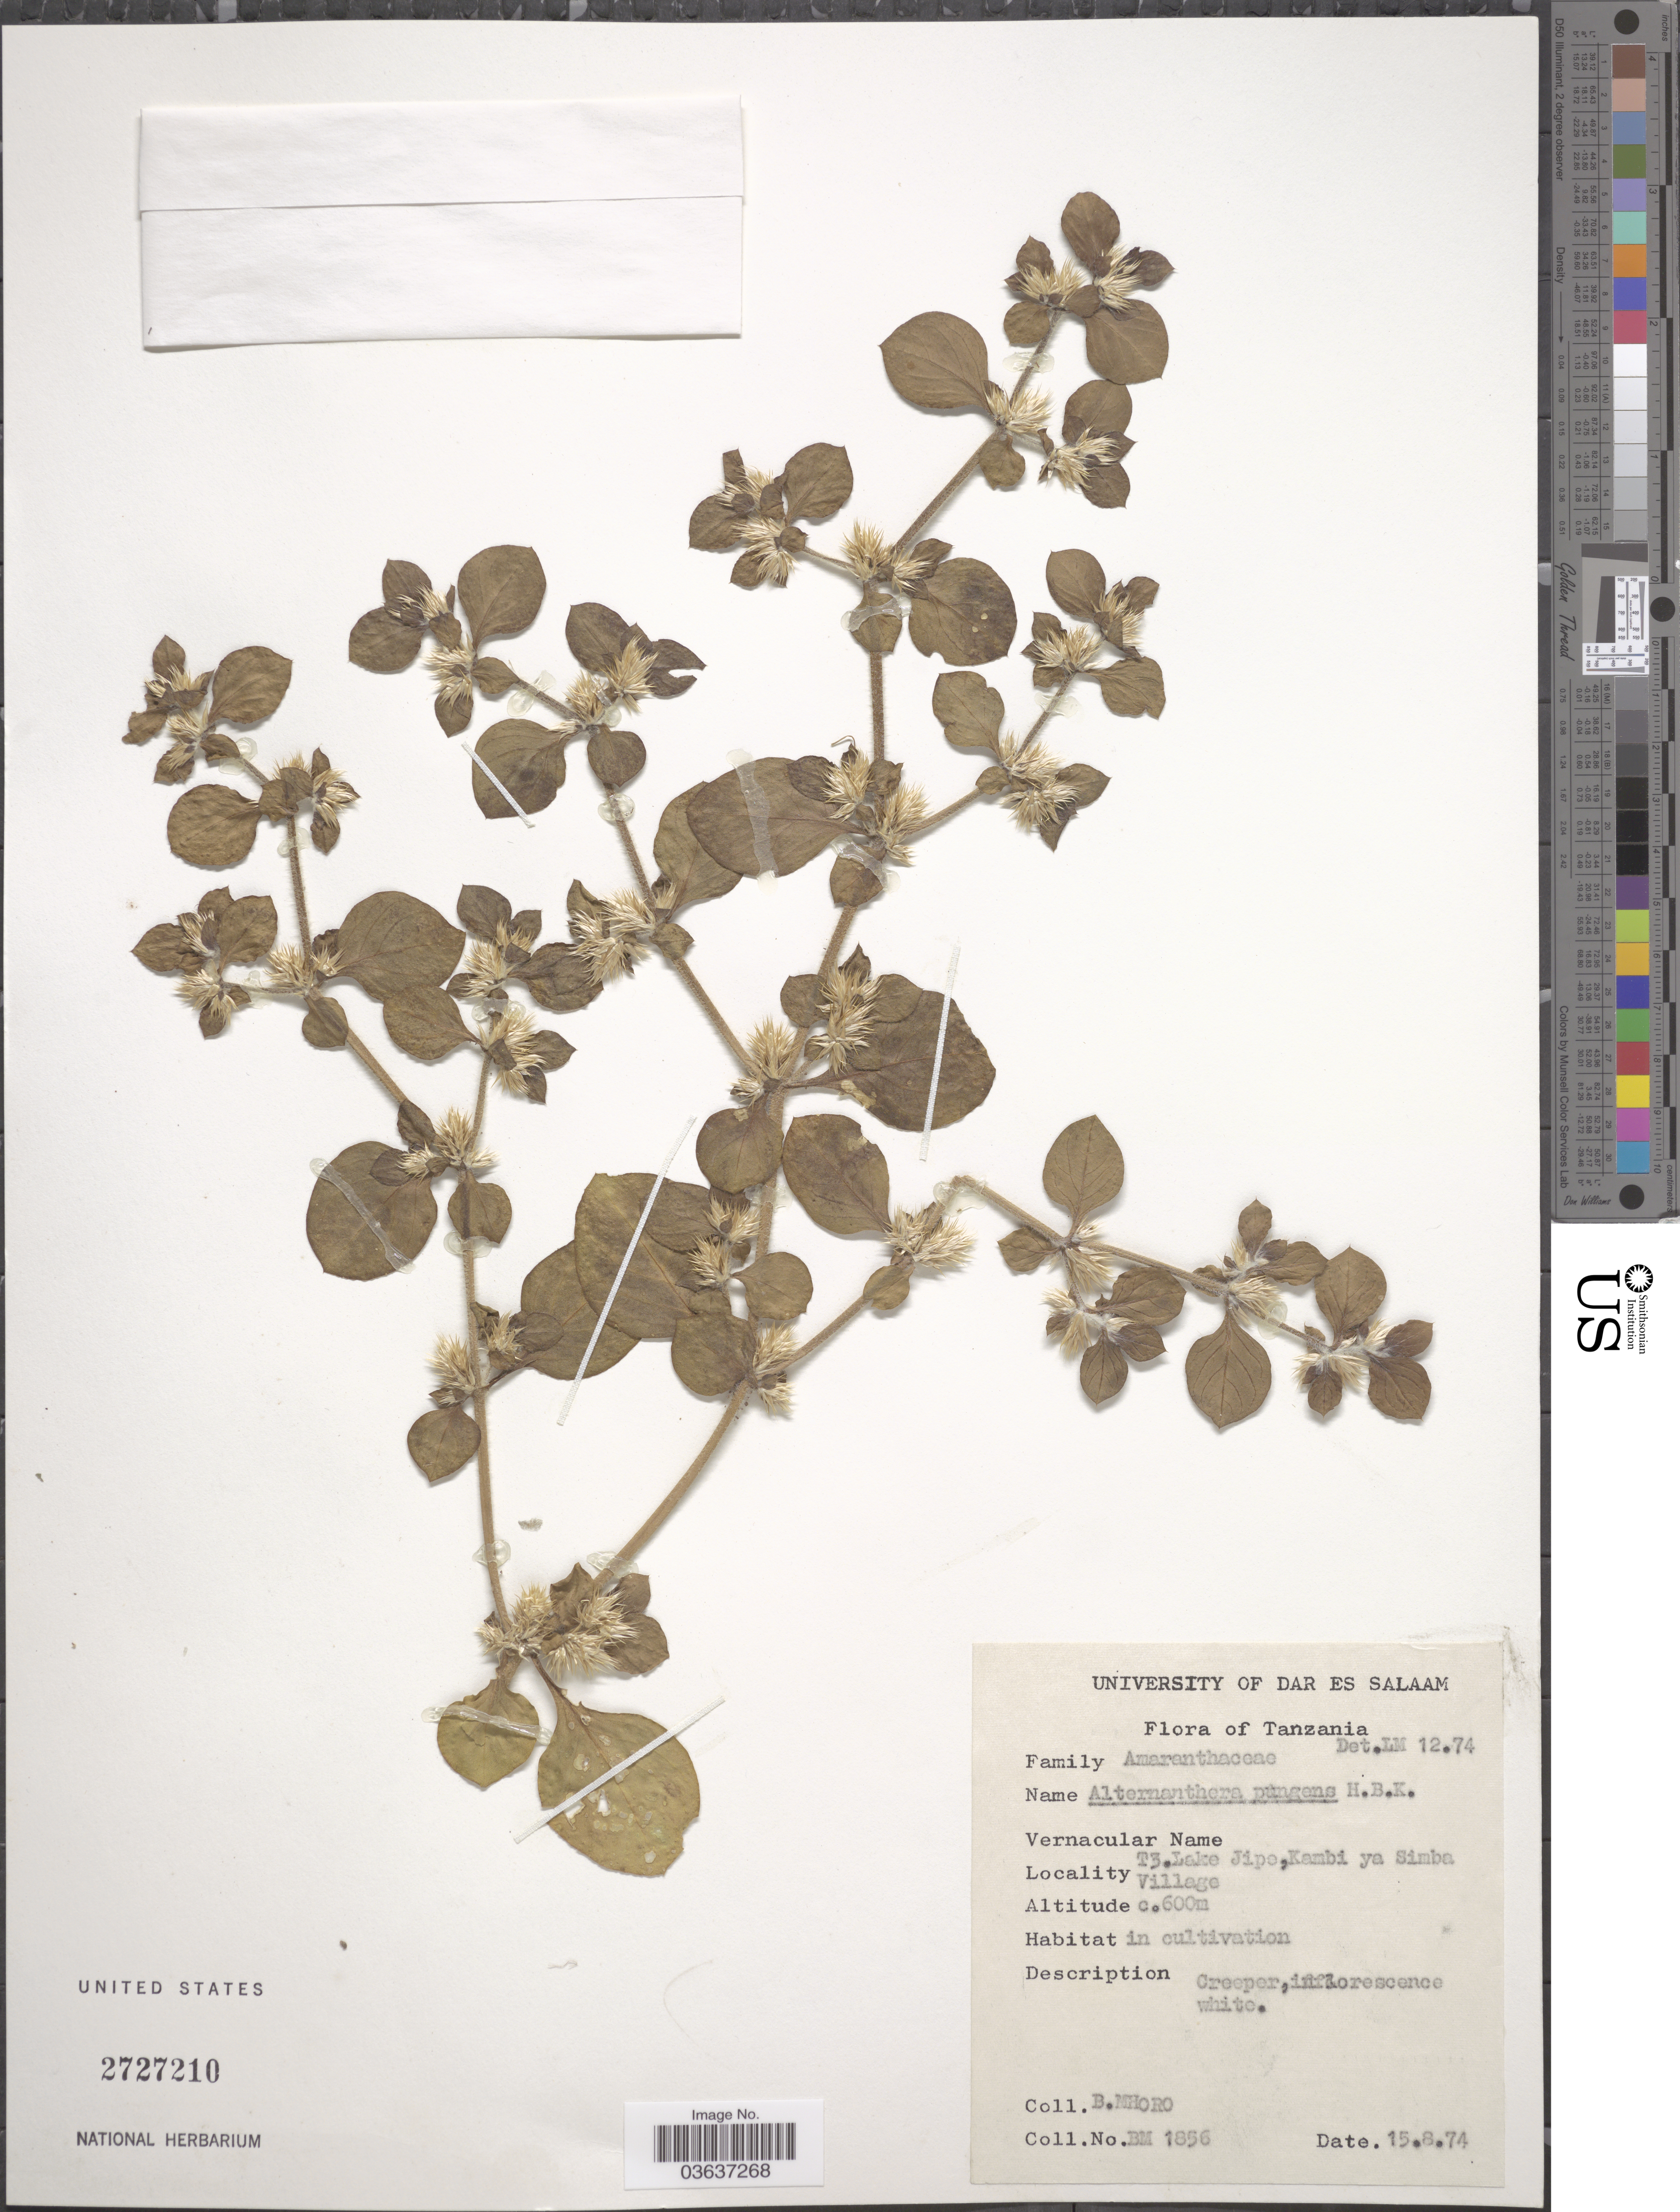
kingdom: Plantae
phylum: Tracheophyta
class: Magnoliopsida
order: Caryophyllales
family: Amaranthaceae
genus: Alternanthera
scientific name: Alternanthera pungens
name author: Kunth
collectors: B. Mhoro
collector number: BM 1856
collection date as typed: Transcribed d/m/y: 15/8/74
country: Tanzania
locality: T3. Lake Jipe, Kambi ya Simba Village.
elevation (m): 600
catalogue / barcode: US 2727210